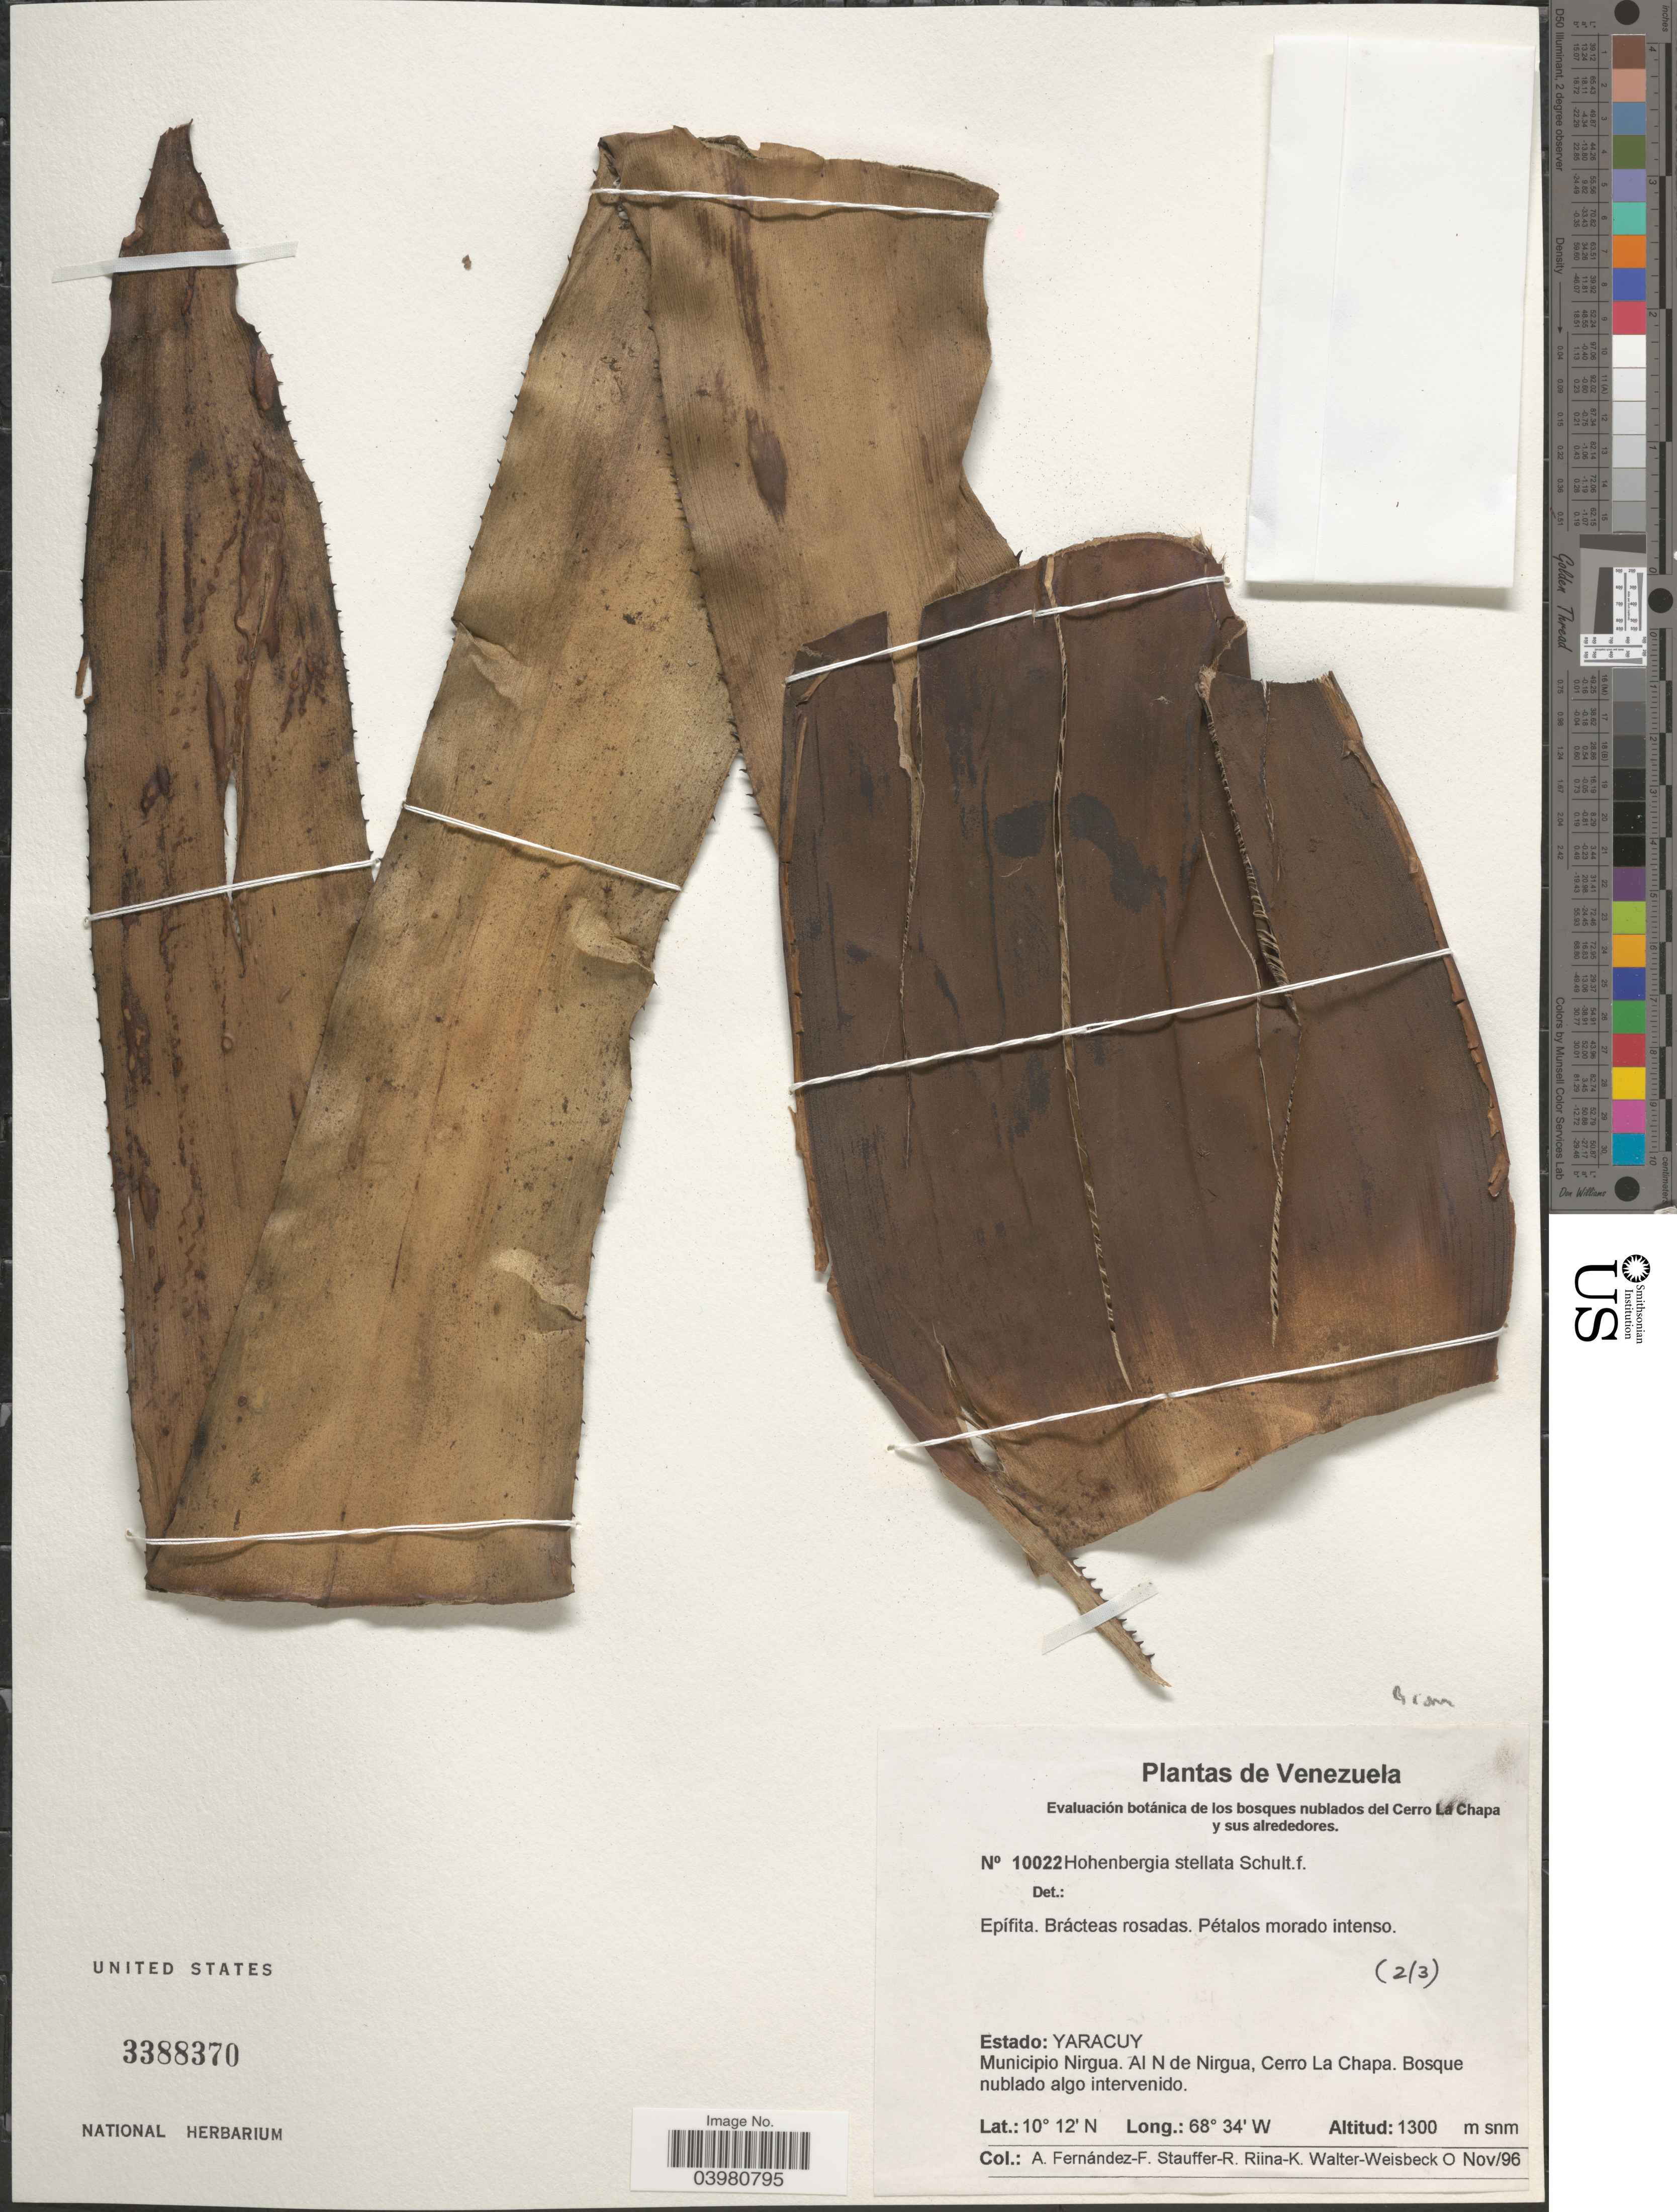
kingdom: Plantae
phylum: Tracheophyta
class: Liliopsida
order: Poales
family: Bromeliaceae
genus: Hohenbergia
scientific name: Hohenbergia stellata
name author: Schult. & Schult. f.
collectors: A. Fernández F., R. Stauffer, K. Riina & O. Walter-Weisbeck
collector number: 10022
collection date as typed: Transcribed d/m/y: /11/96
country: Venezuela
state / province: Yaracuy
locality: Municipio Nirgua. Al N de Nirgua, Cerro La Chapa.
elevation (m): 1300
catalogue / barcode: US 3388370